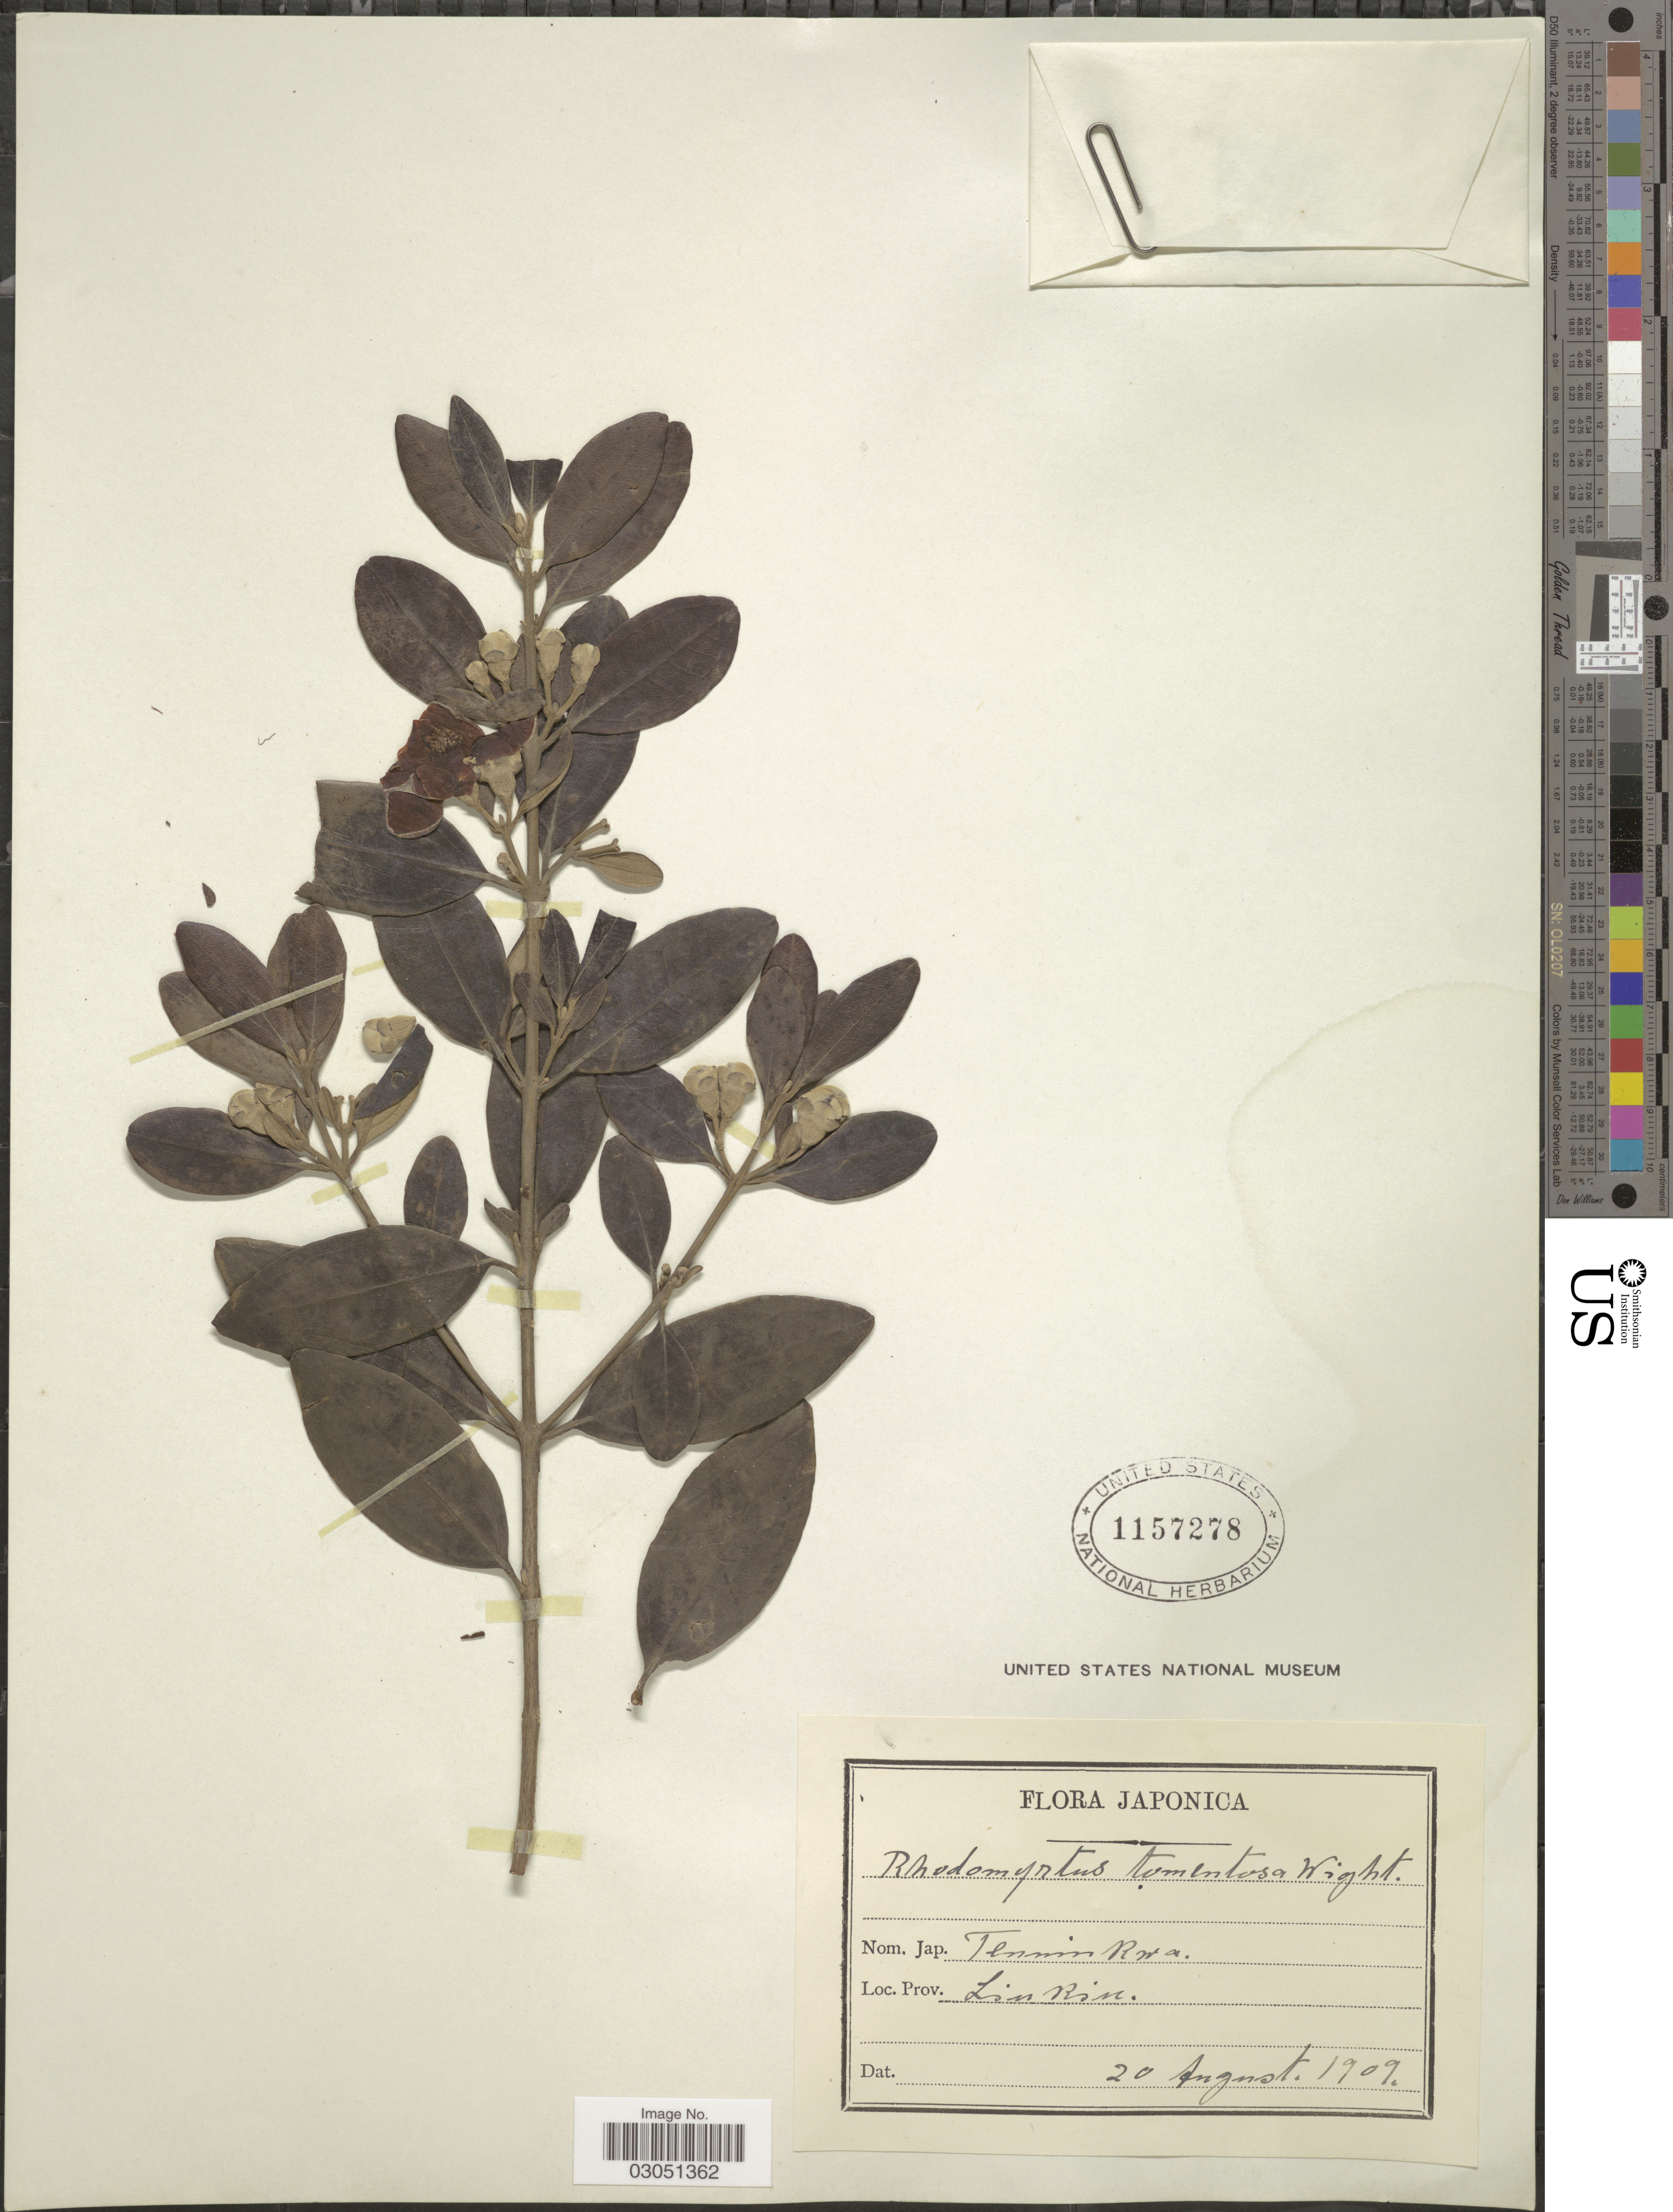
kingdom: Plantae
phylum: Tracheophyta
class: Magnoliopsida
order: Myrtales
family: Myrtaceae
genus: Rhodomyrtus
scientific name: Rhodomyrtus tomentosa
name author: (Aiton) Hassk.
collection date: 1909-08-20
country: Japan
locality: Liukiu.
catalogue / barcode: US 1157278